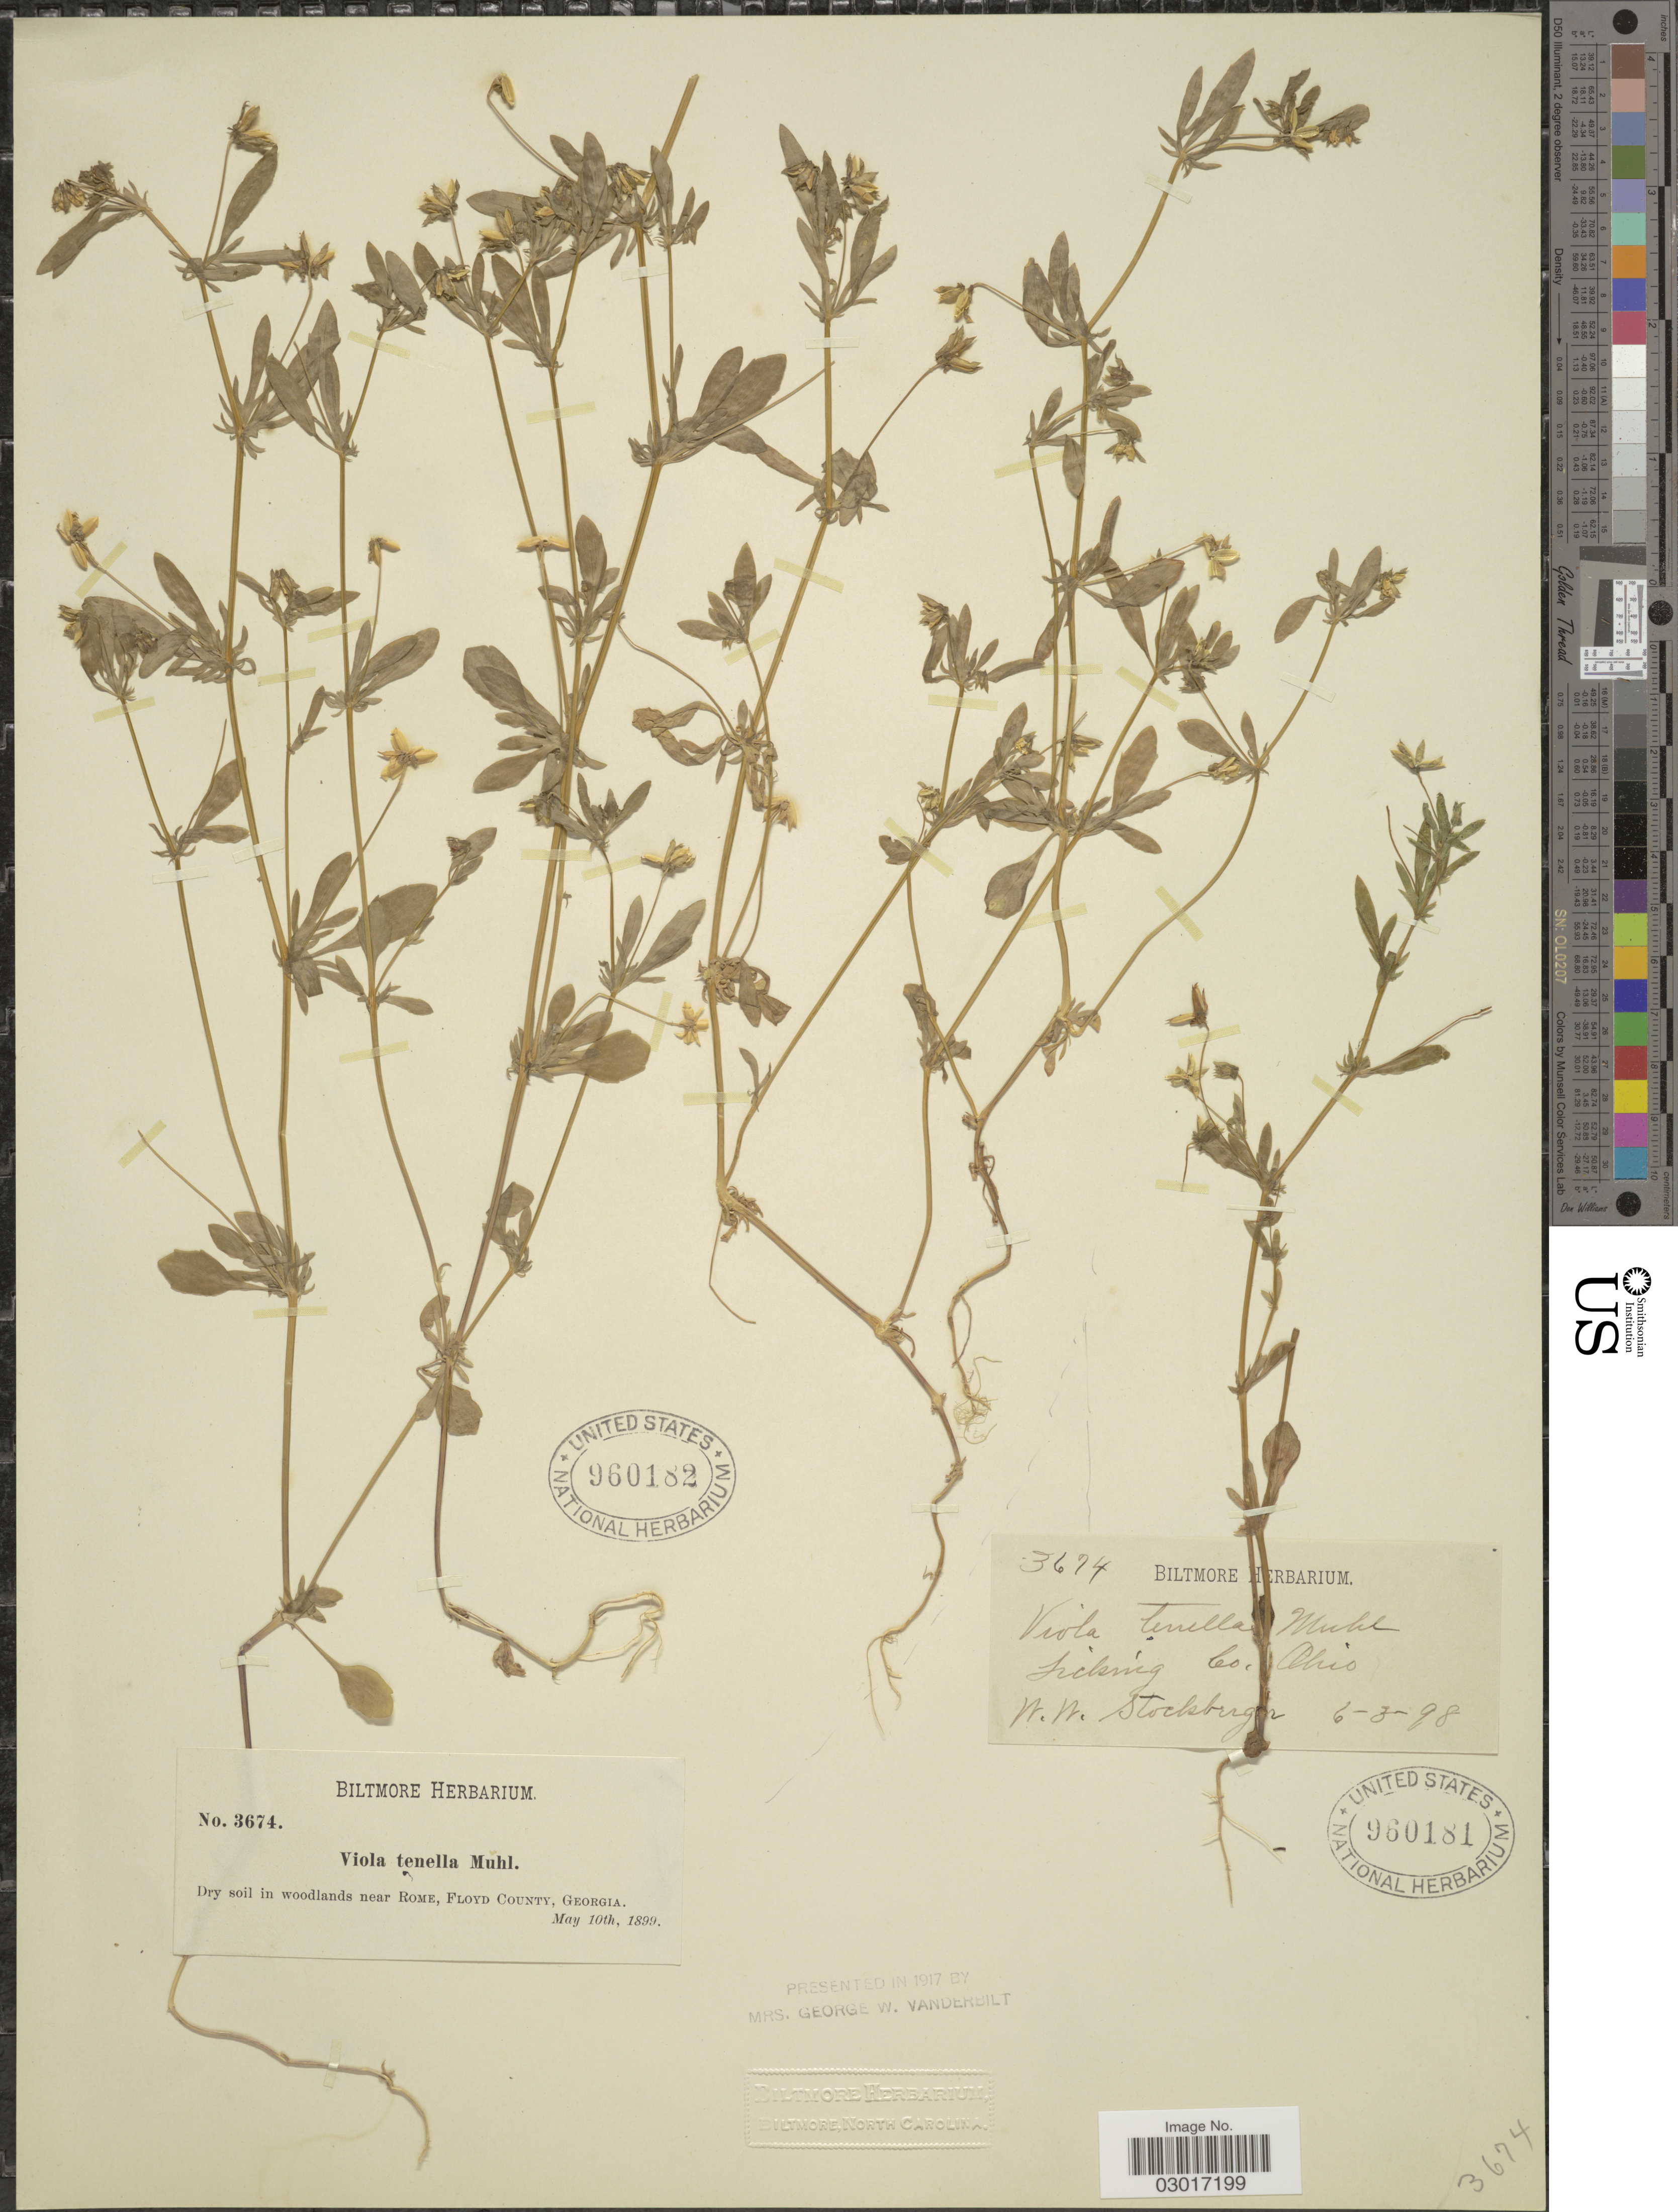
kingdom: Plantae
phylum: Tracheophyta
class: Magnoliopsida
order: Malpighiales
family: Violaceae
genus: Viola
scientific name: Viola tenella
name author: Muhl. ex Schwein.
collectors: W. Stockberger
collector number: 3674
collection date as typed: Transcribed d/m/y: 3/6/98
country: United States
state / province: Ohio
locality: Sicking Co.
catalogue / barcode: US 960181